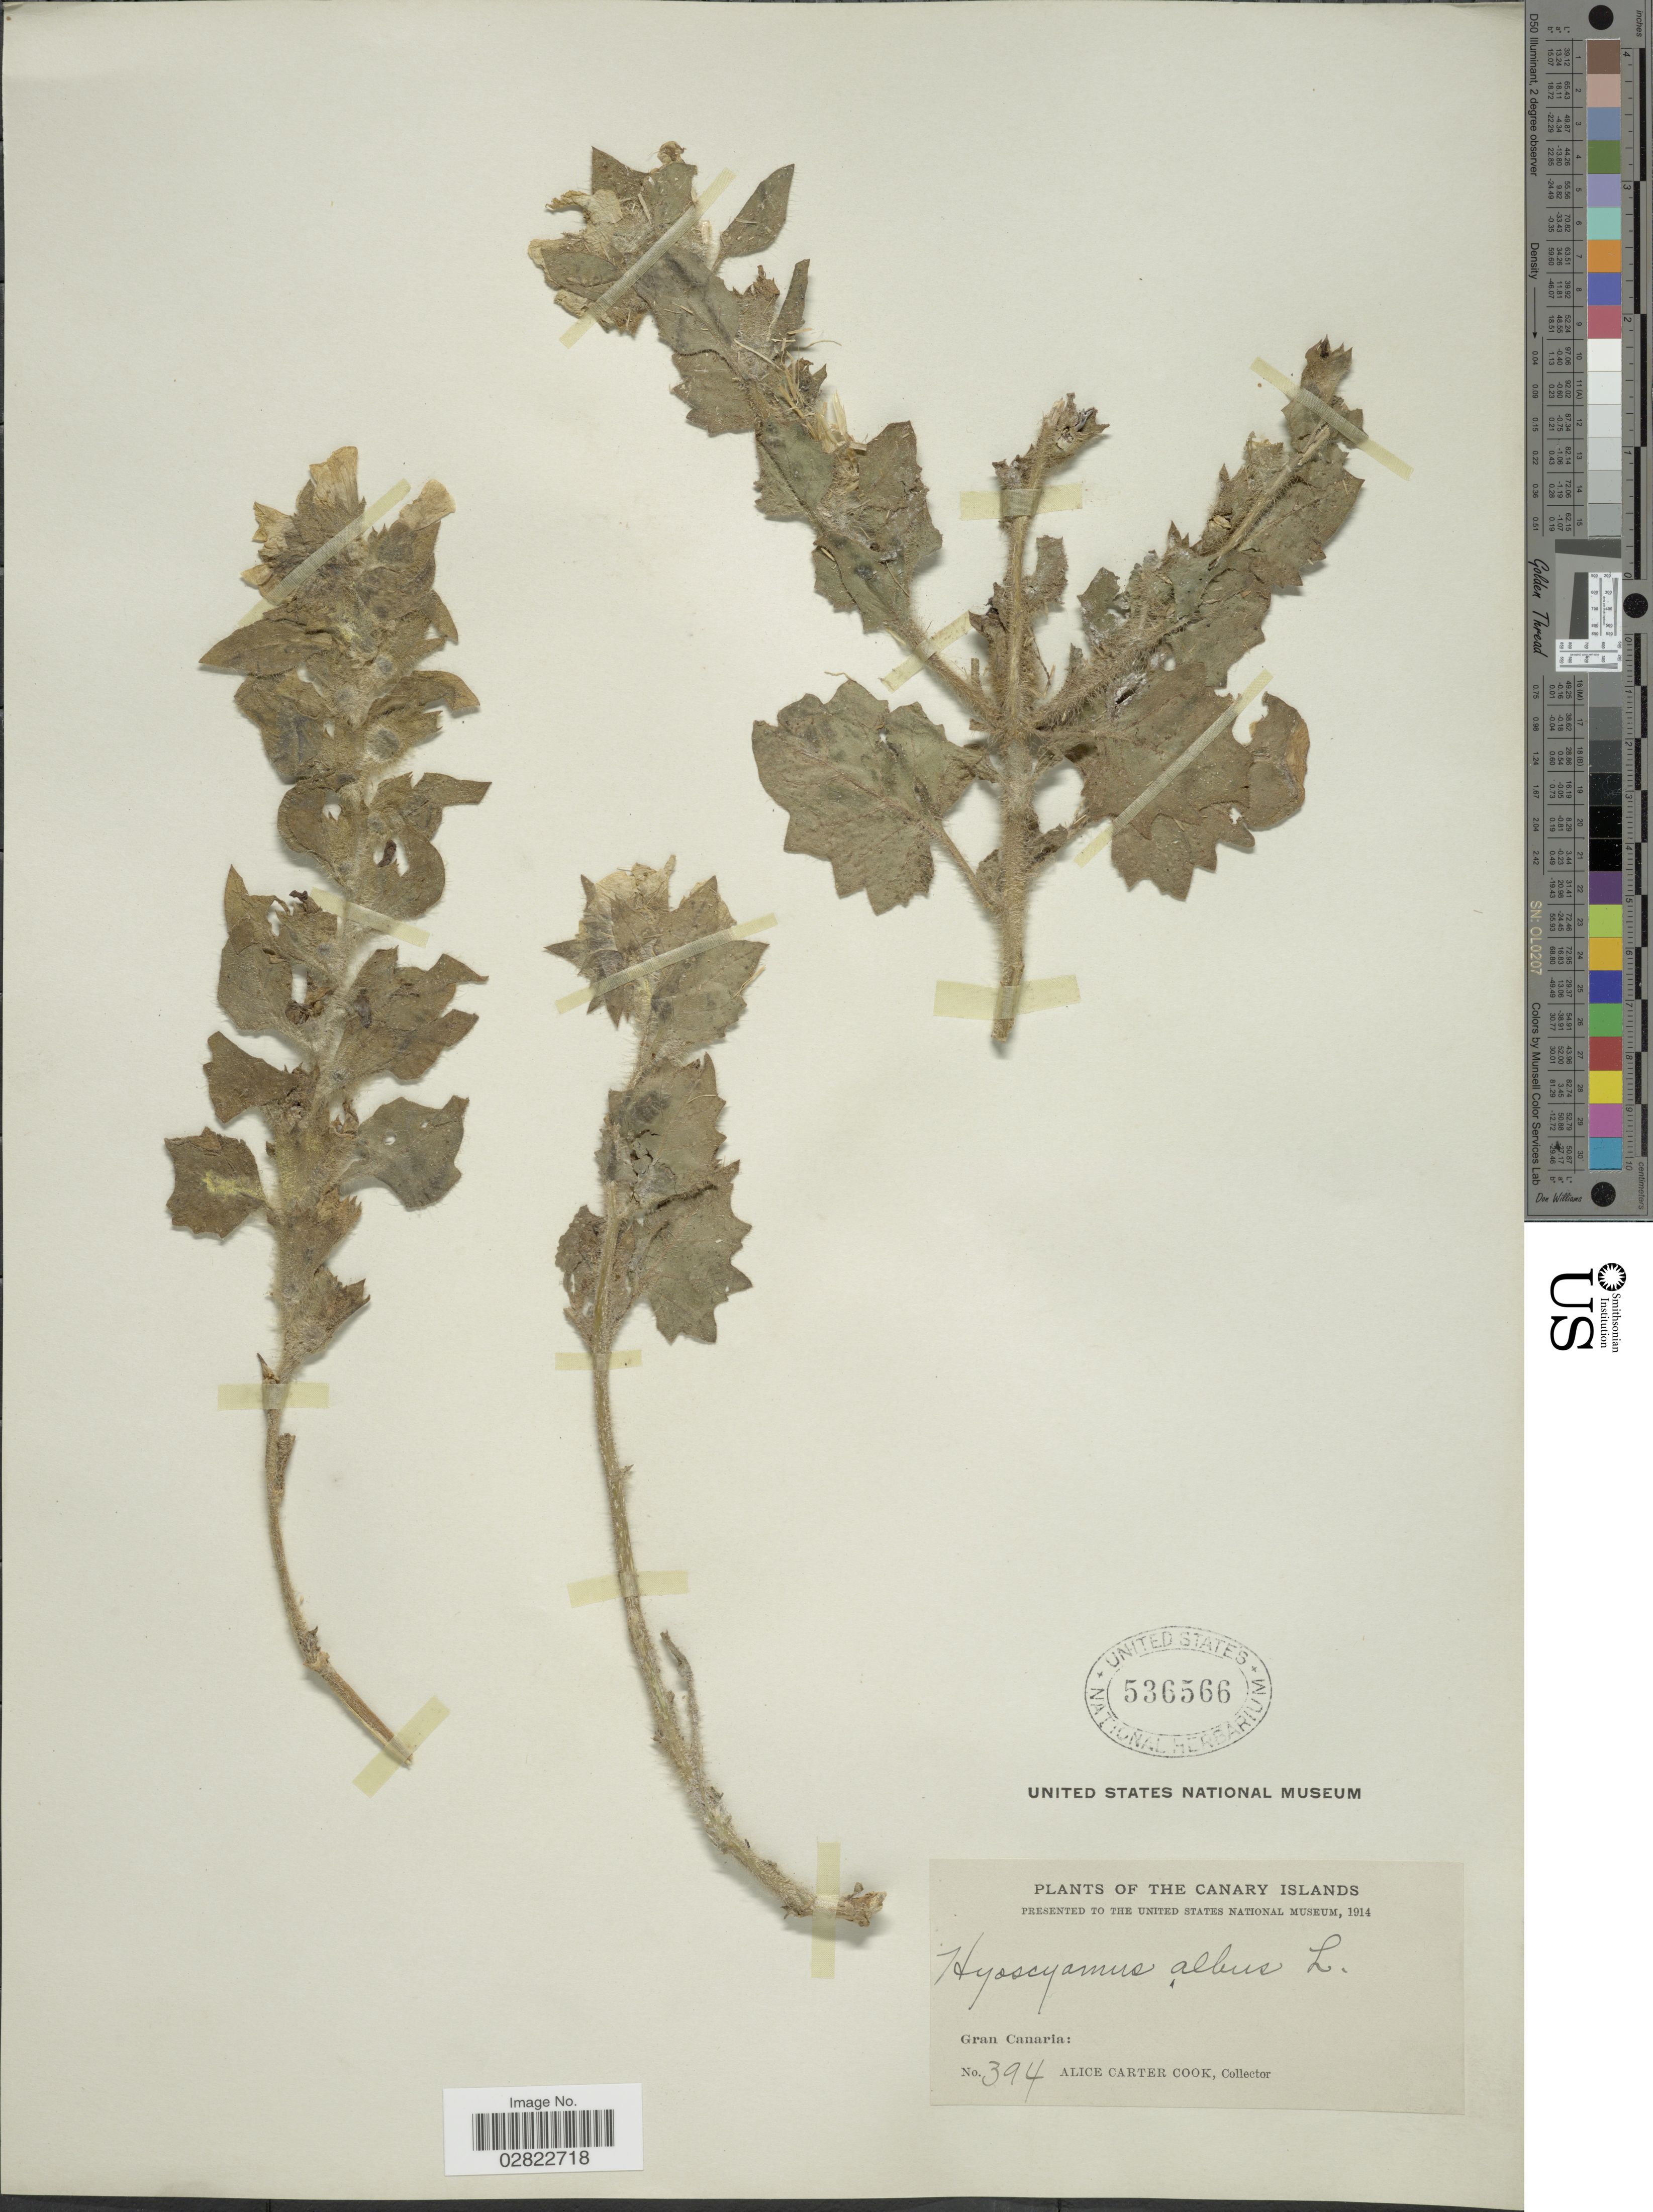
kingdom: Plantae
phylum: Tracheophyta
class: Magnoliopsida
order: Solanales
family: Solanaceae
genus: Hyoscyamus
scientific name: Hyoscyamus albus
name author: L.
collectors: Alice C. Cook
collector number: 394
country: Spain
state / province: Canarias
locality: Canary Islands, Gran Canaria.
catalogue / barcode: US 536566